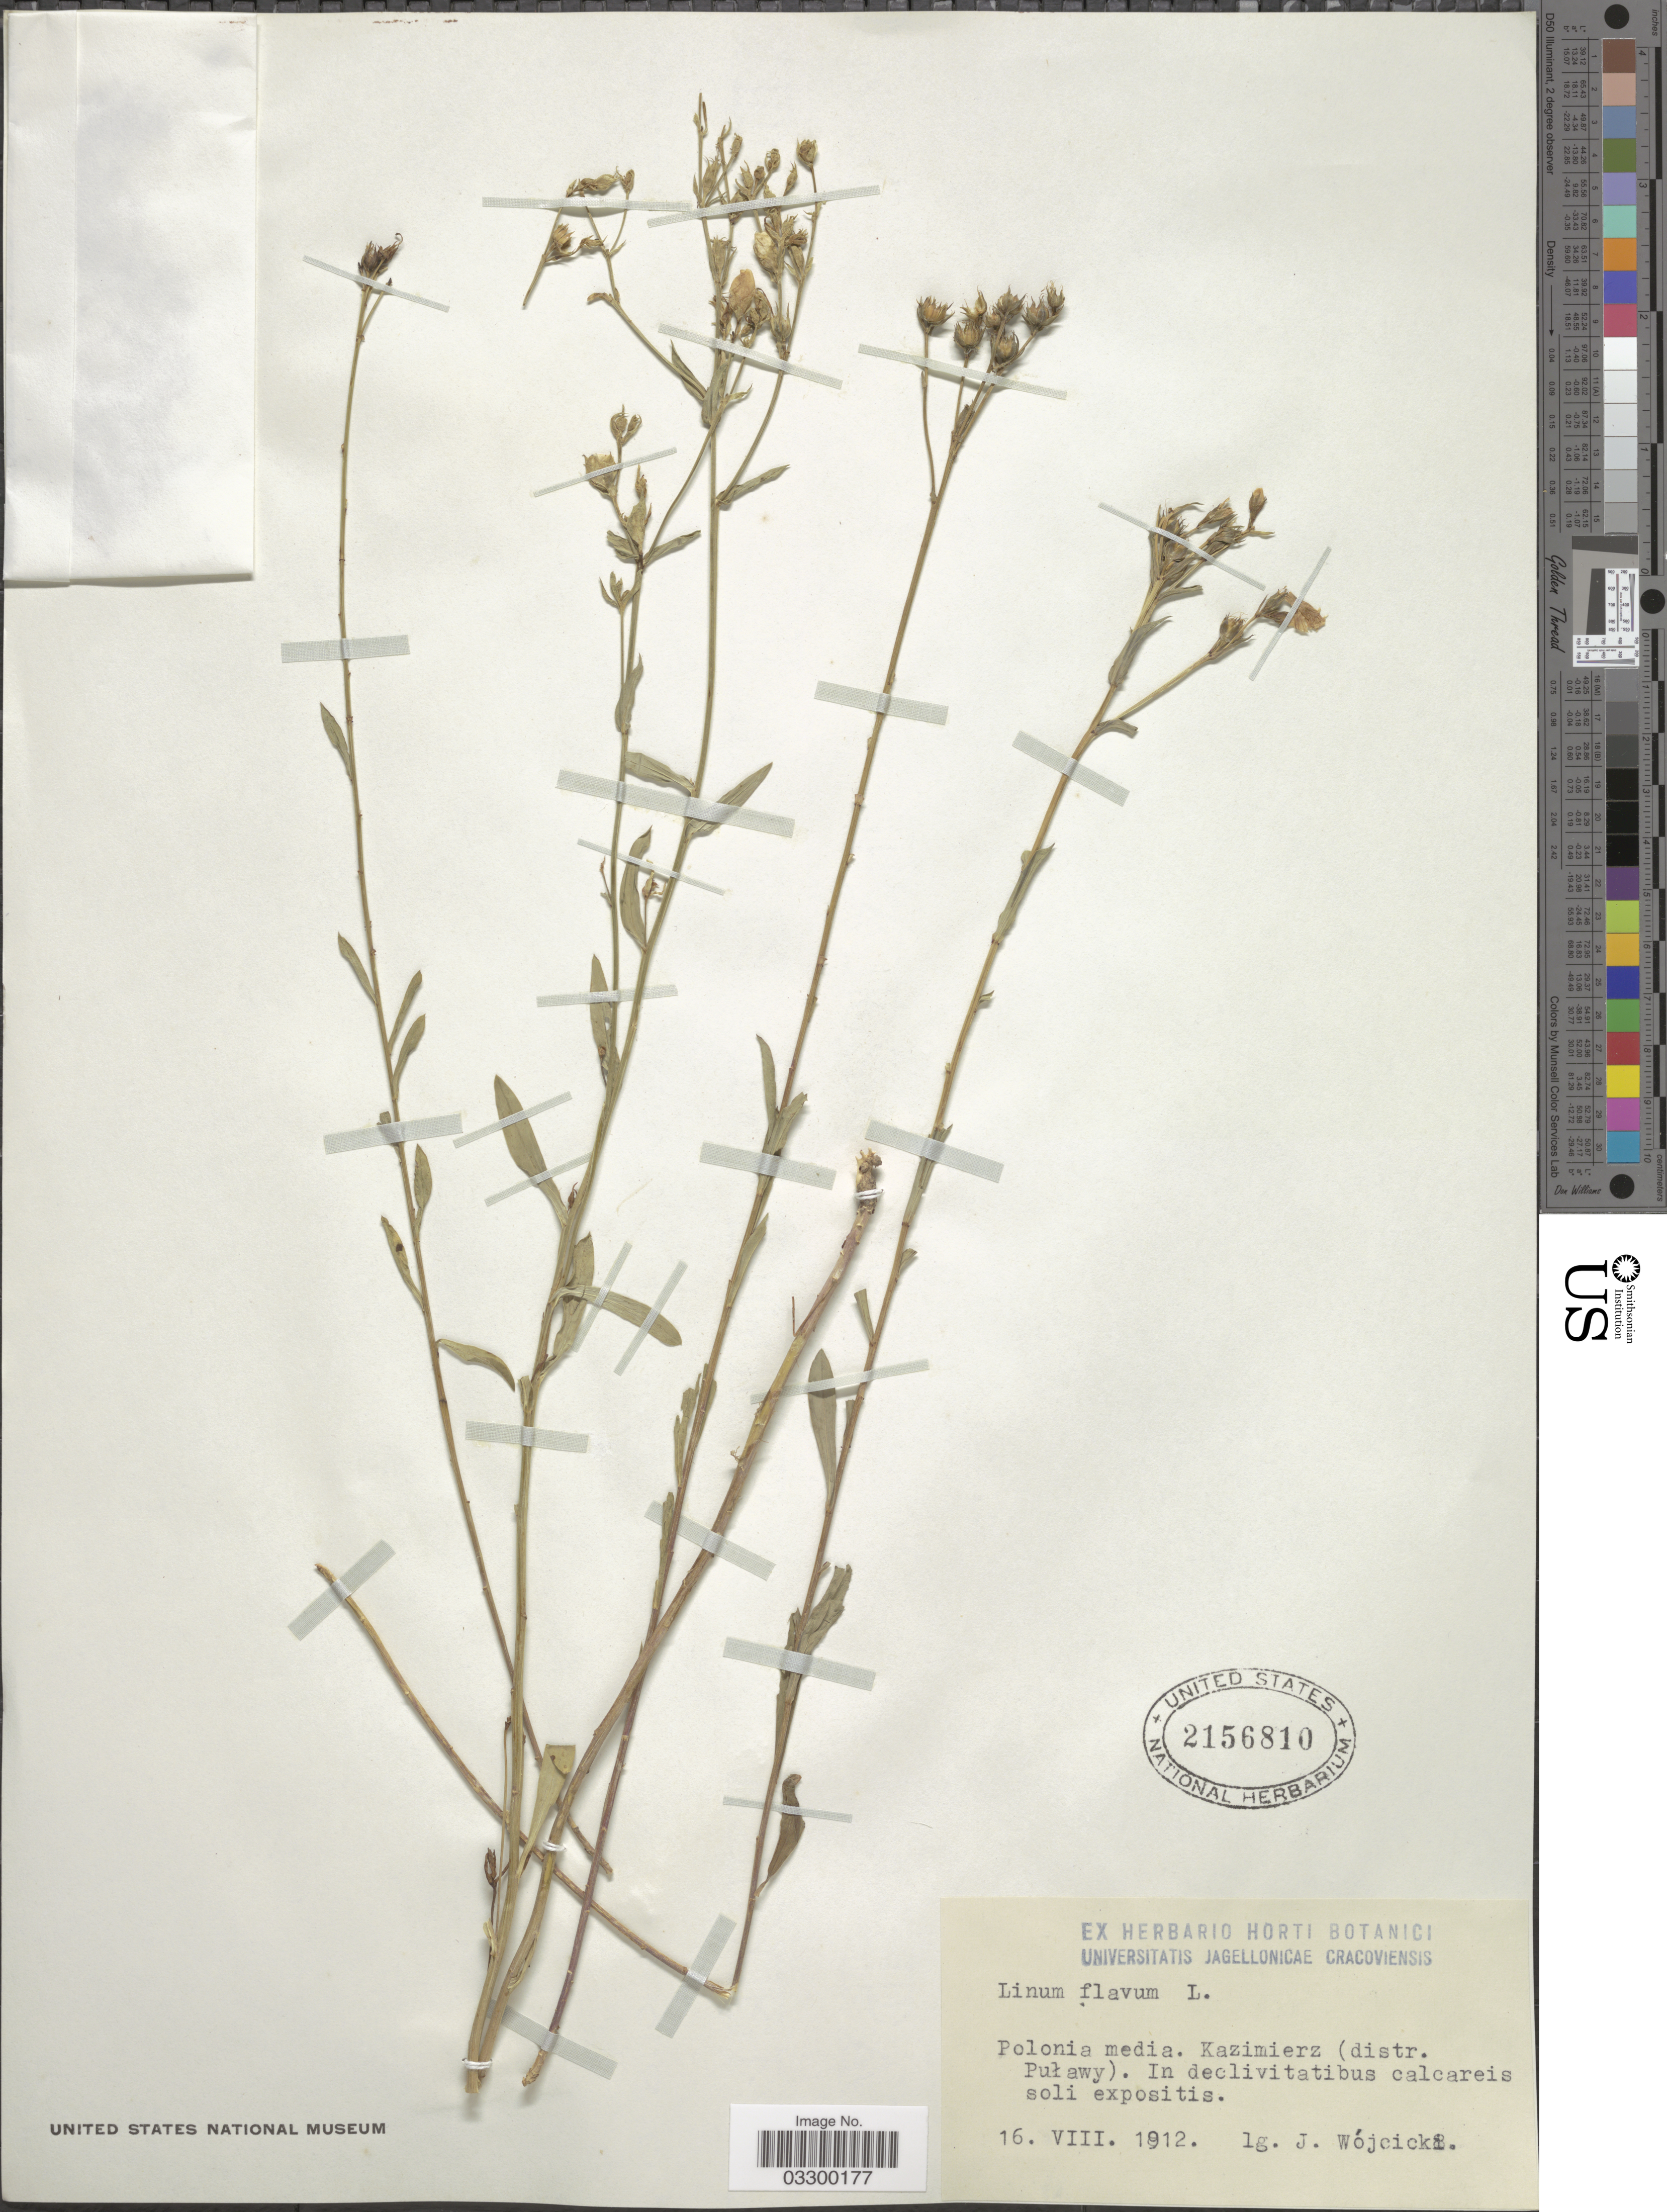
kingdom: Plantae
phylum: Tracheophyta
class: Magnoliopsida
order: Malpighiales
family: Linaceae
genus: Linum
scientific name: Linum flavum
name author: L.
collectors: J. Wojcicki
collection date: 1912-08-16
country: Poland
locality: Polonia media. Kazimierz (distr. Puławy).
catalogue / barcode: US 2156810